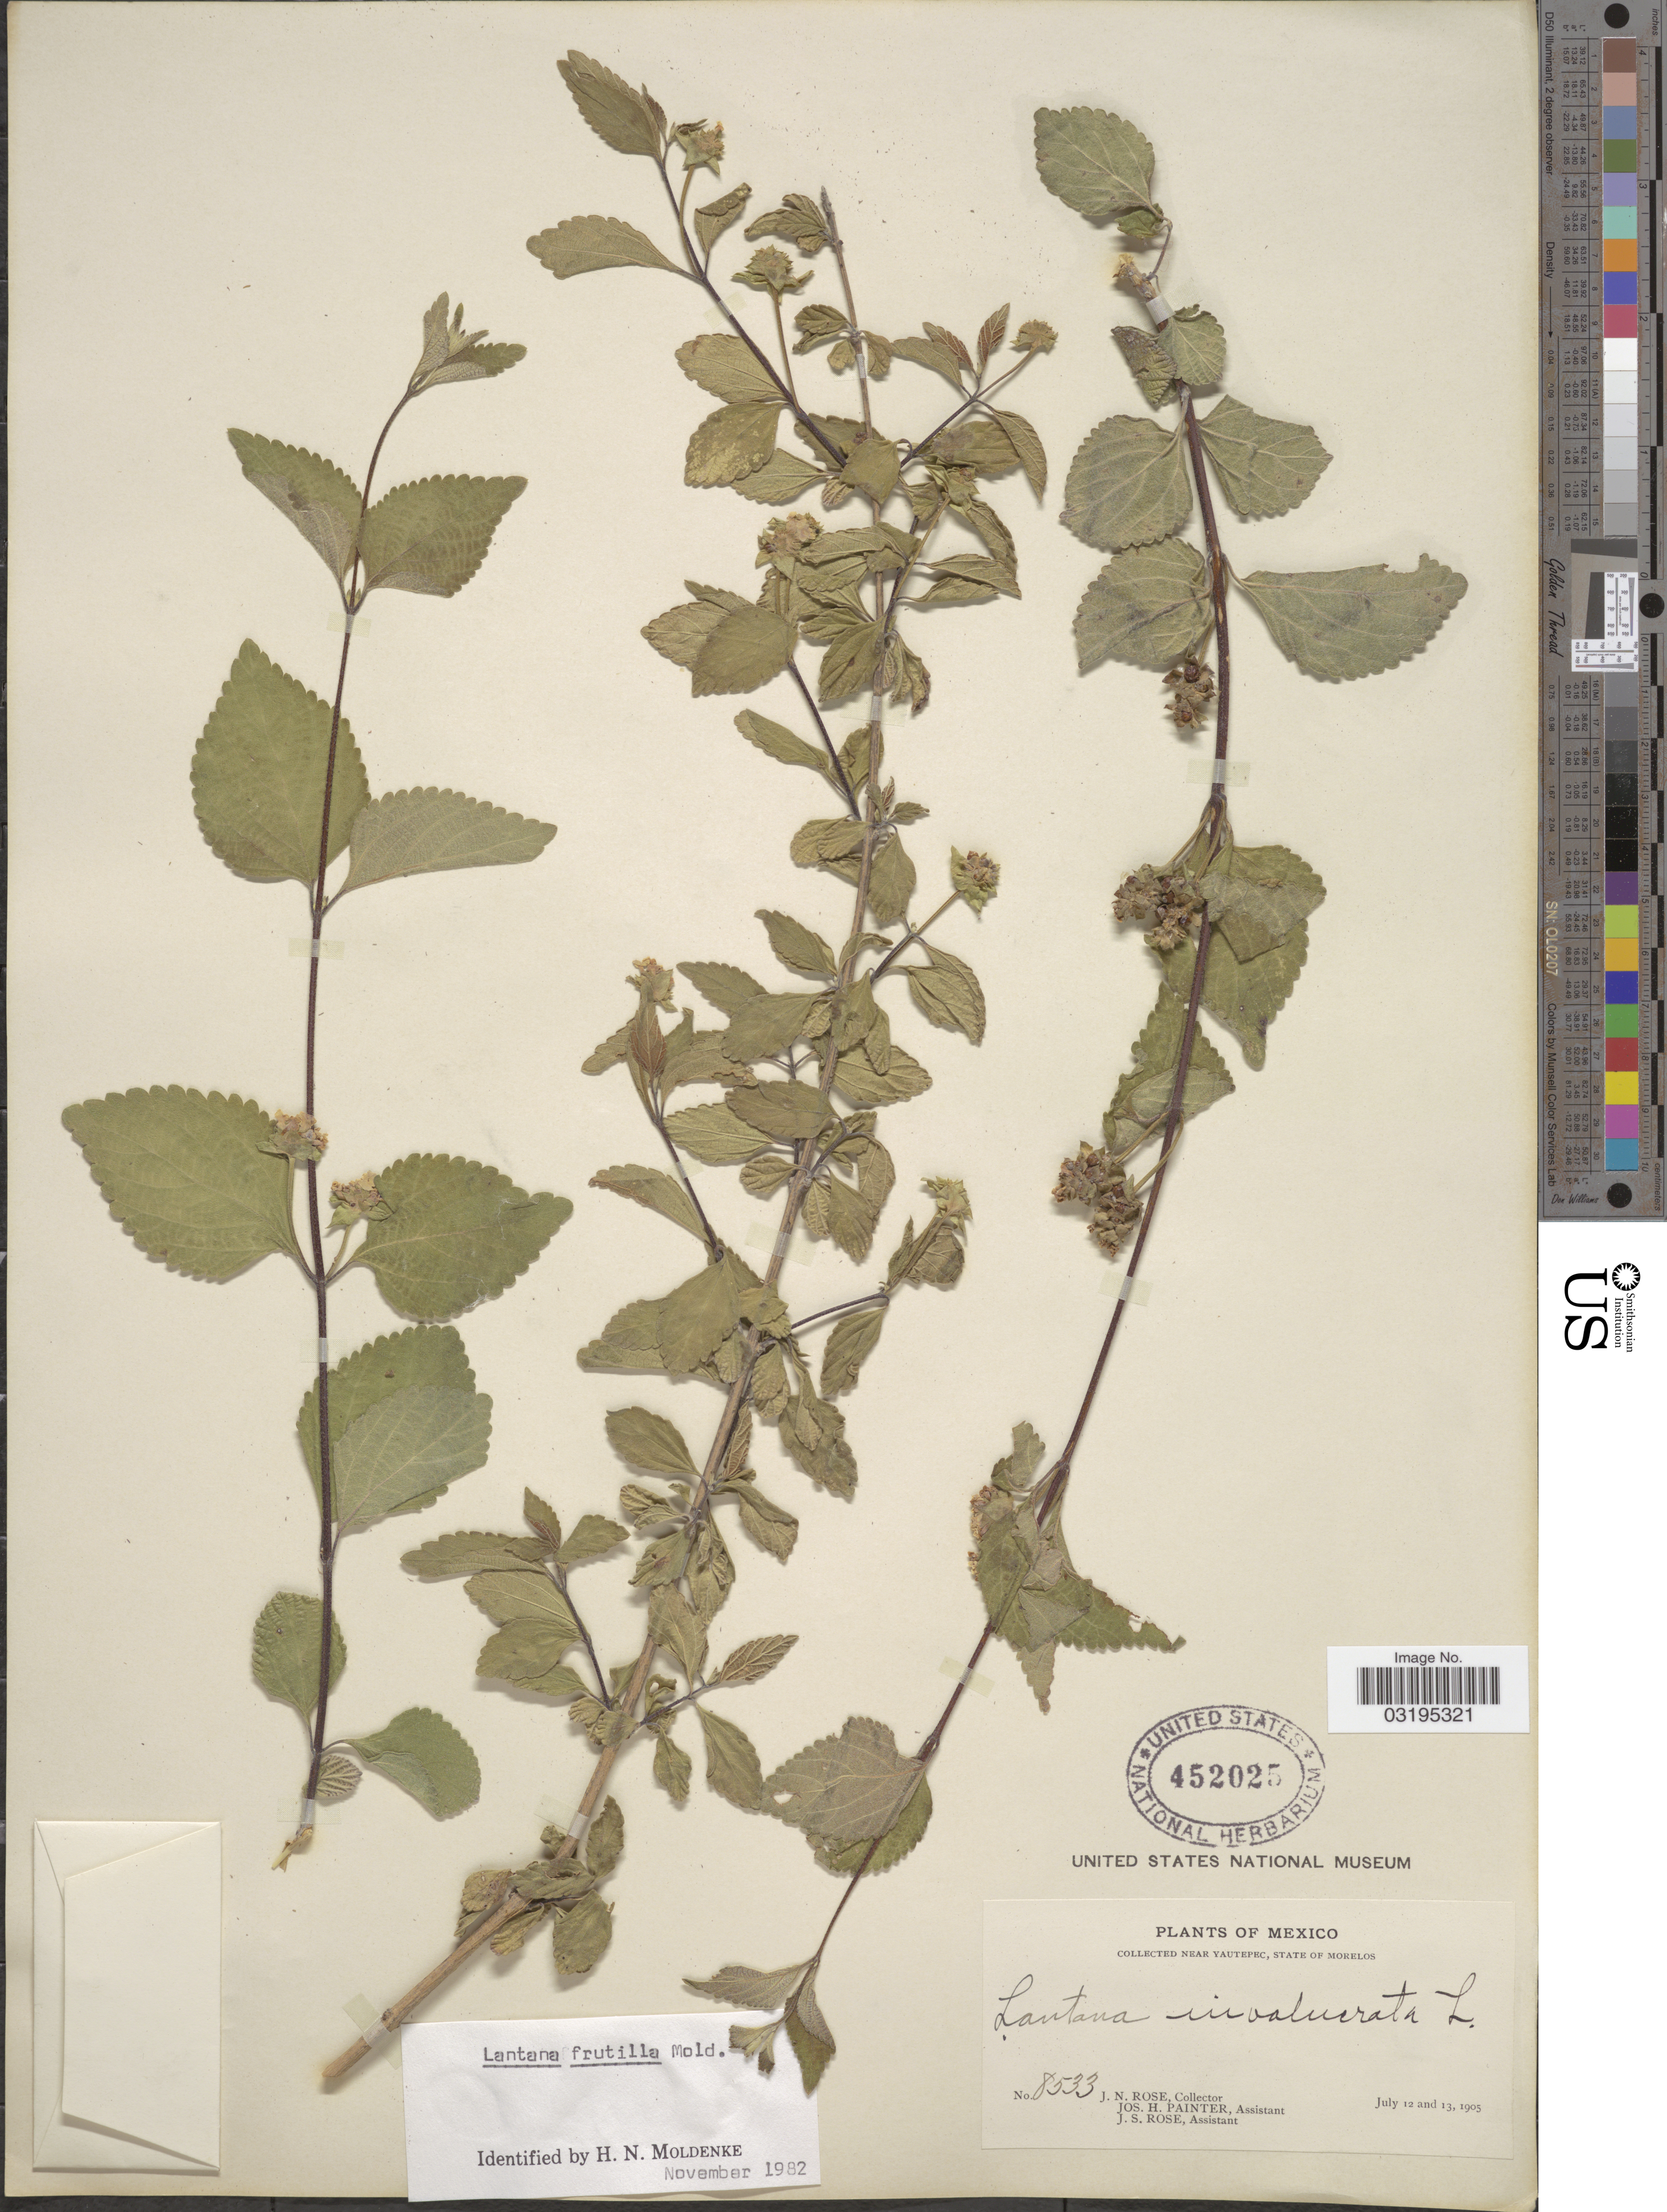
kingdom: Plantae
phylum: Tracheophyta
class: Magnoliopsida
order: Lamiales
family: Verbenaceae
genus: Lantana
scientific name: Lantana frutilla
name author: Moldenke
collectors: J. N. Rose, J. H. Painter & J. S. Rose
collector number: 8533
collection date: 1905-07-12/1905-07-13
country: Mexico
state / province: Morelos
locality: Near Yautepec.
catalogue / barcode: US 452025